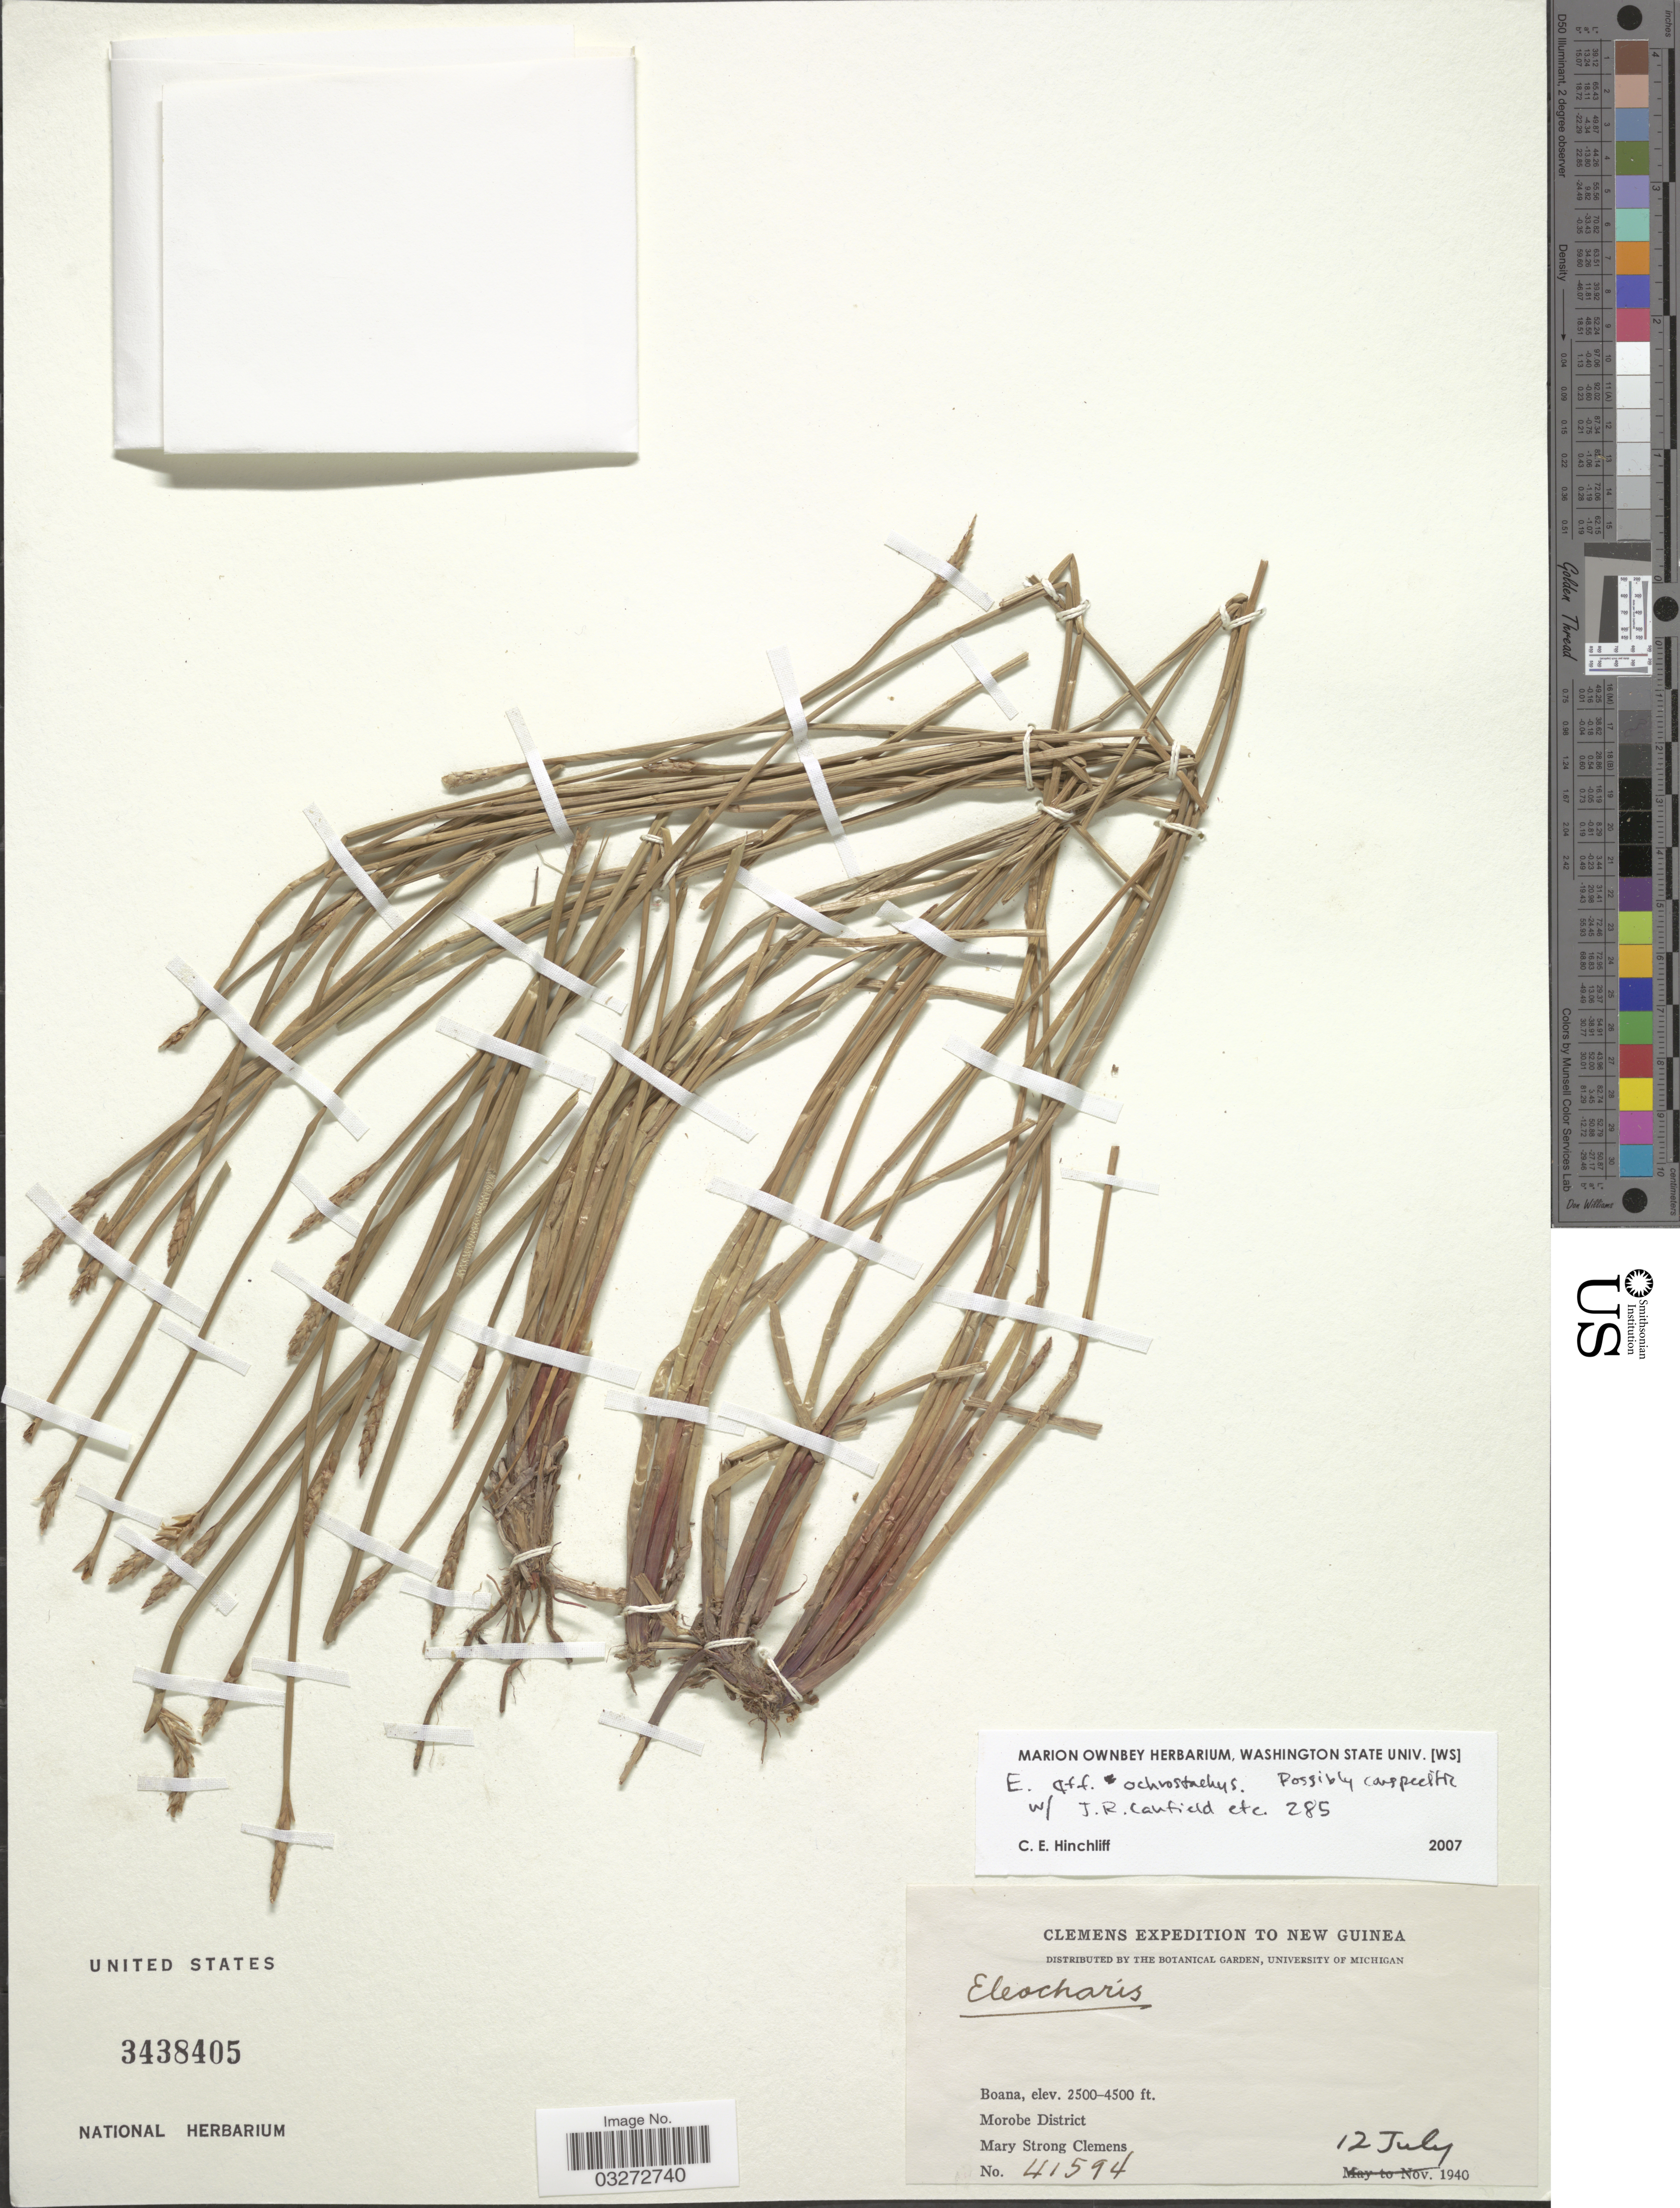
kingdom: Plantae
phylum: Tracheophyta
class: Liliopsida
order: Poales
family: Cyperaceae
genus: Eleocharis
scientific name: Eleocharis ochrostachys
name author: Steud.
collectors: M. S. Clemens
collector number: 41594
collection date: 1940-07-12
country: Papua New Guinea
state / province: Morobe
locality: New Guinea. Boana. Morobe District.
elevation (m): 762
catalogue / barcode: US 3438405